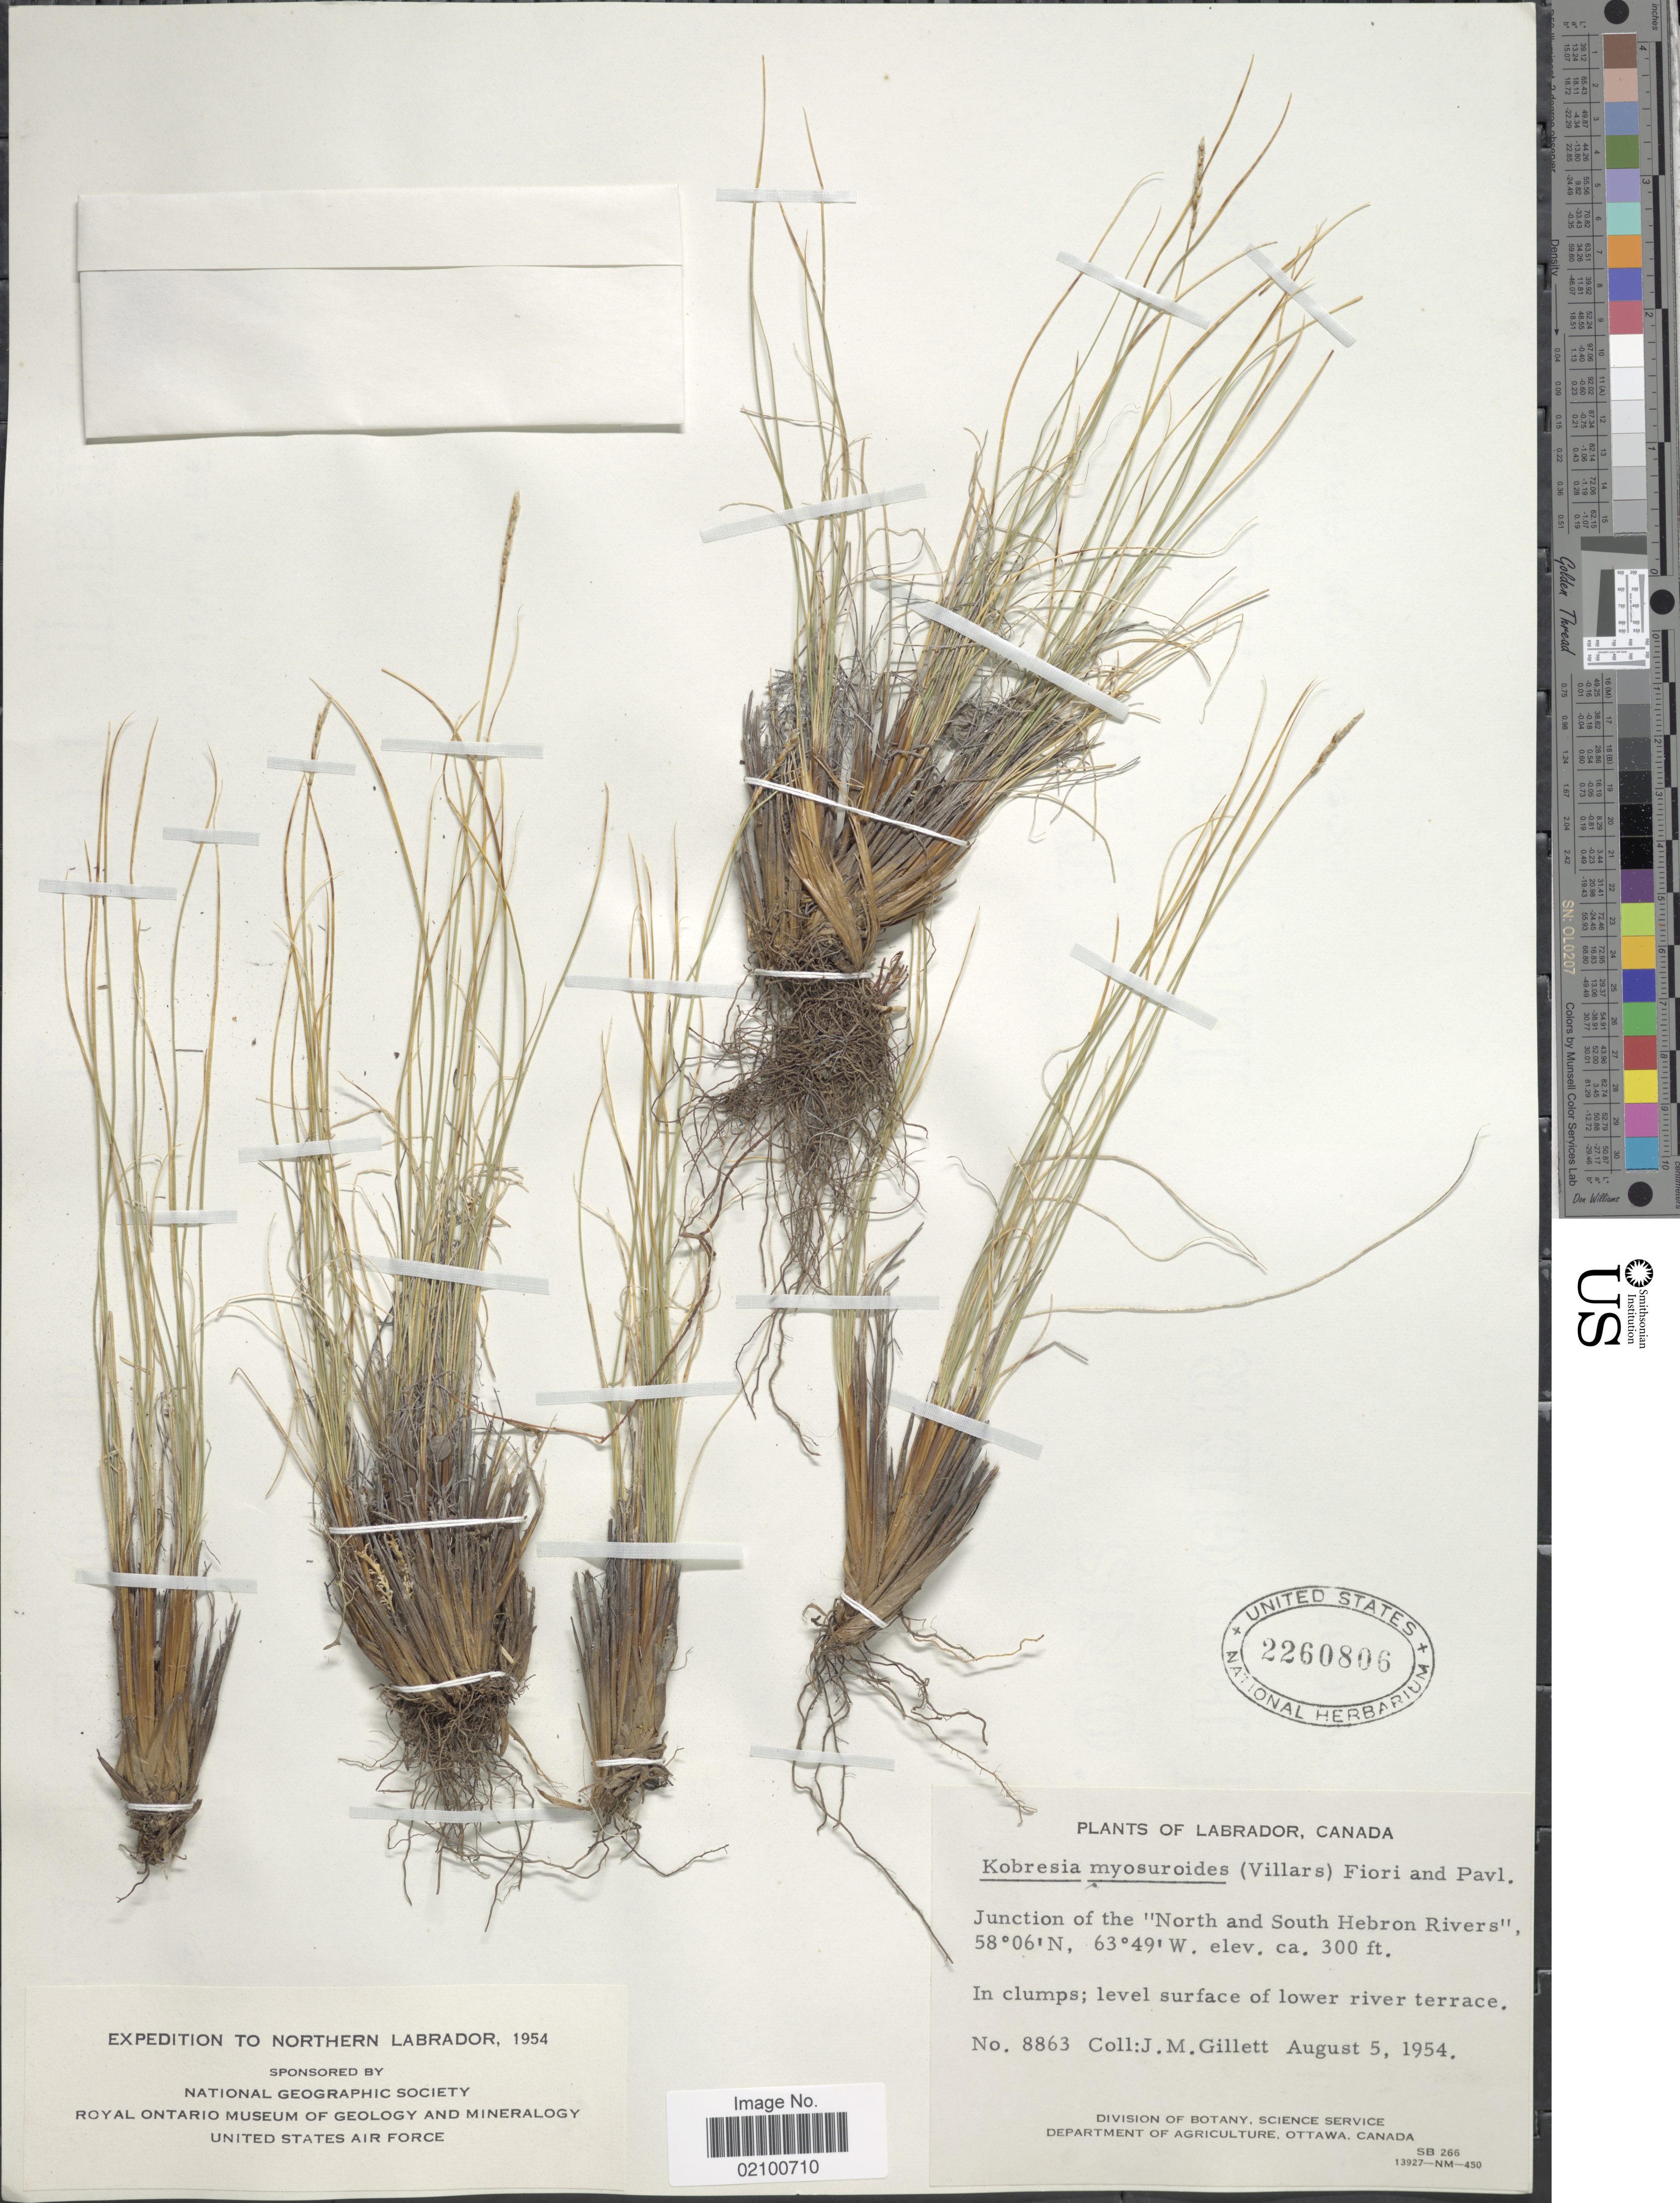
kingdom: Plantae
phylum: Tracheophyta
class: Liliopsida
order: Poales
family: Cyperaceae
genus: Carex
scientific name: Carex myosuroides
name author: Vill.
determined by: Strong, M. T., (US), Smithsonian Institution - National Museum of Natural History (UNITED STATES)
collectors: J. M. Gillett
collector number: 8863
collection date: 1954-08-05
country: Canada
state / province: Newfoundland and Labrador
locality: Labrador, Junction of the North and South Hebron Rivers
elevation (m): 91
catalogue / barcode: US 2260806